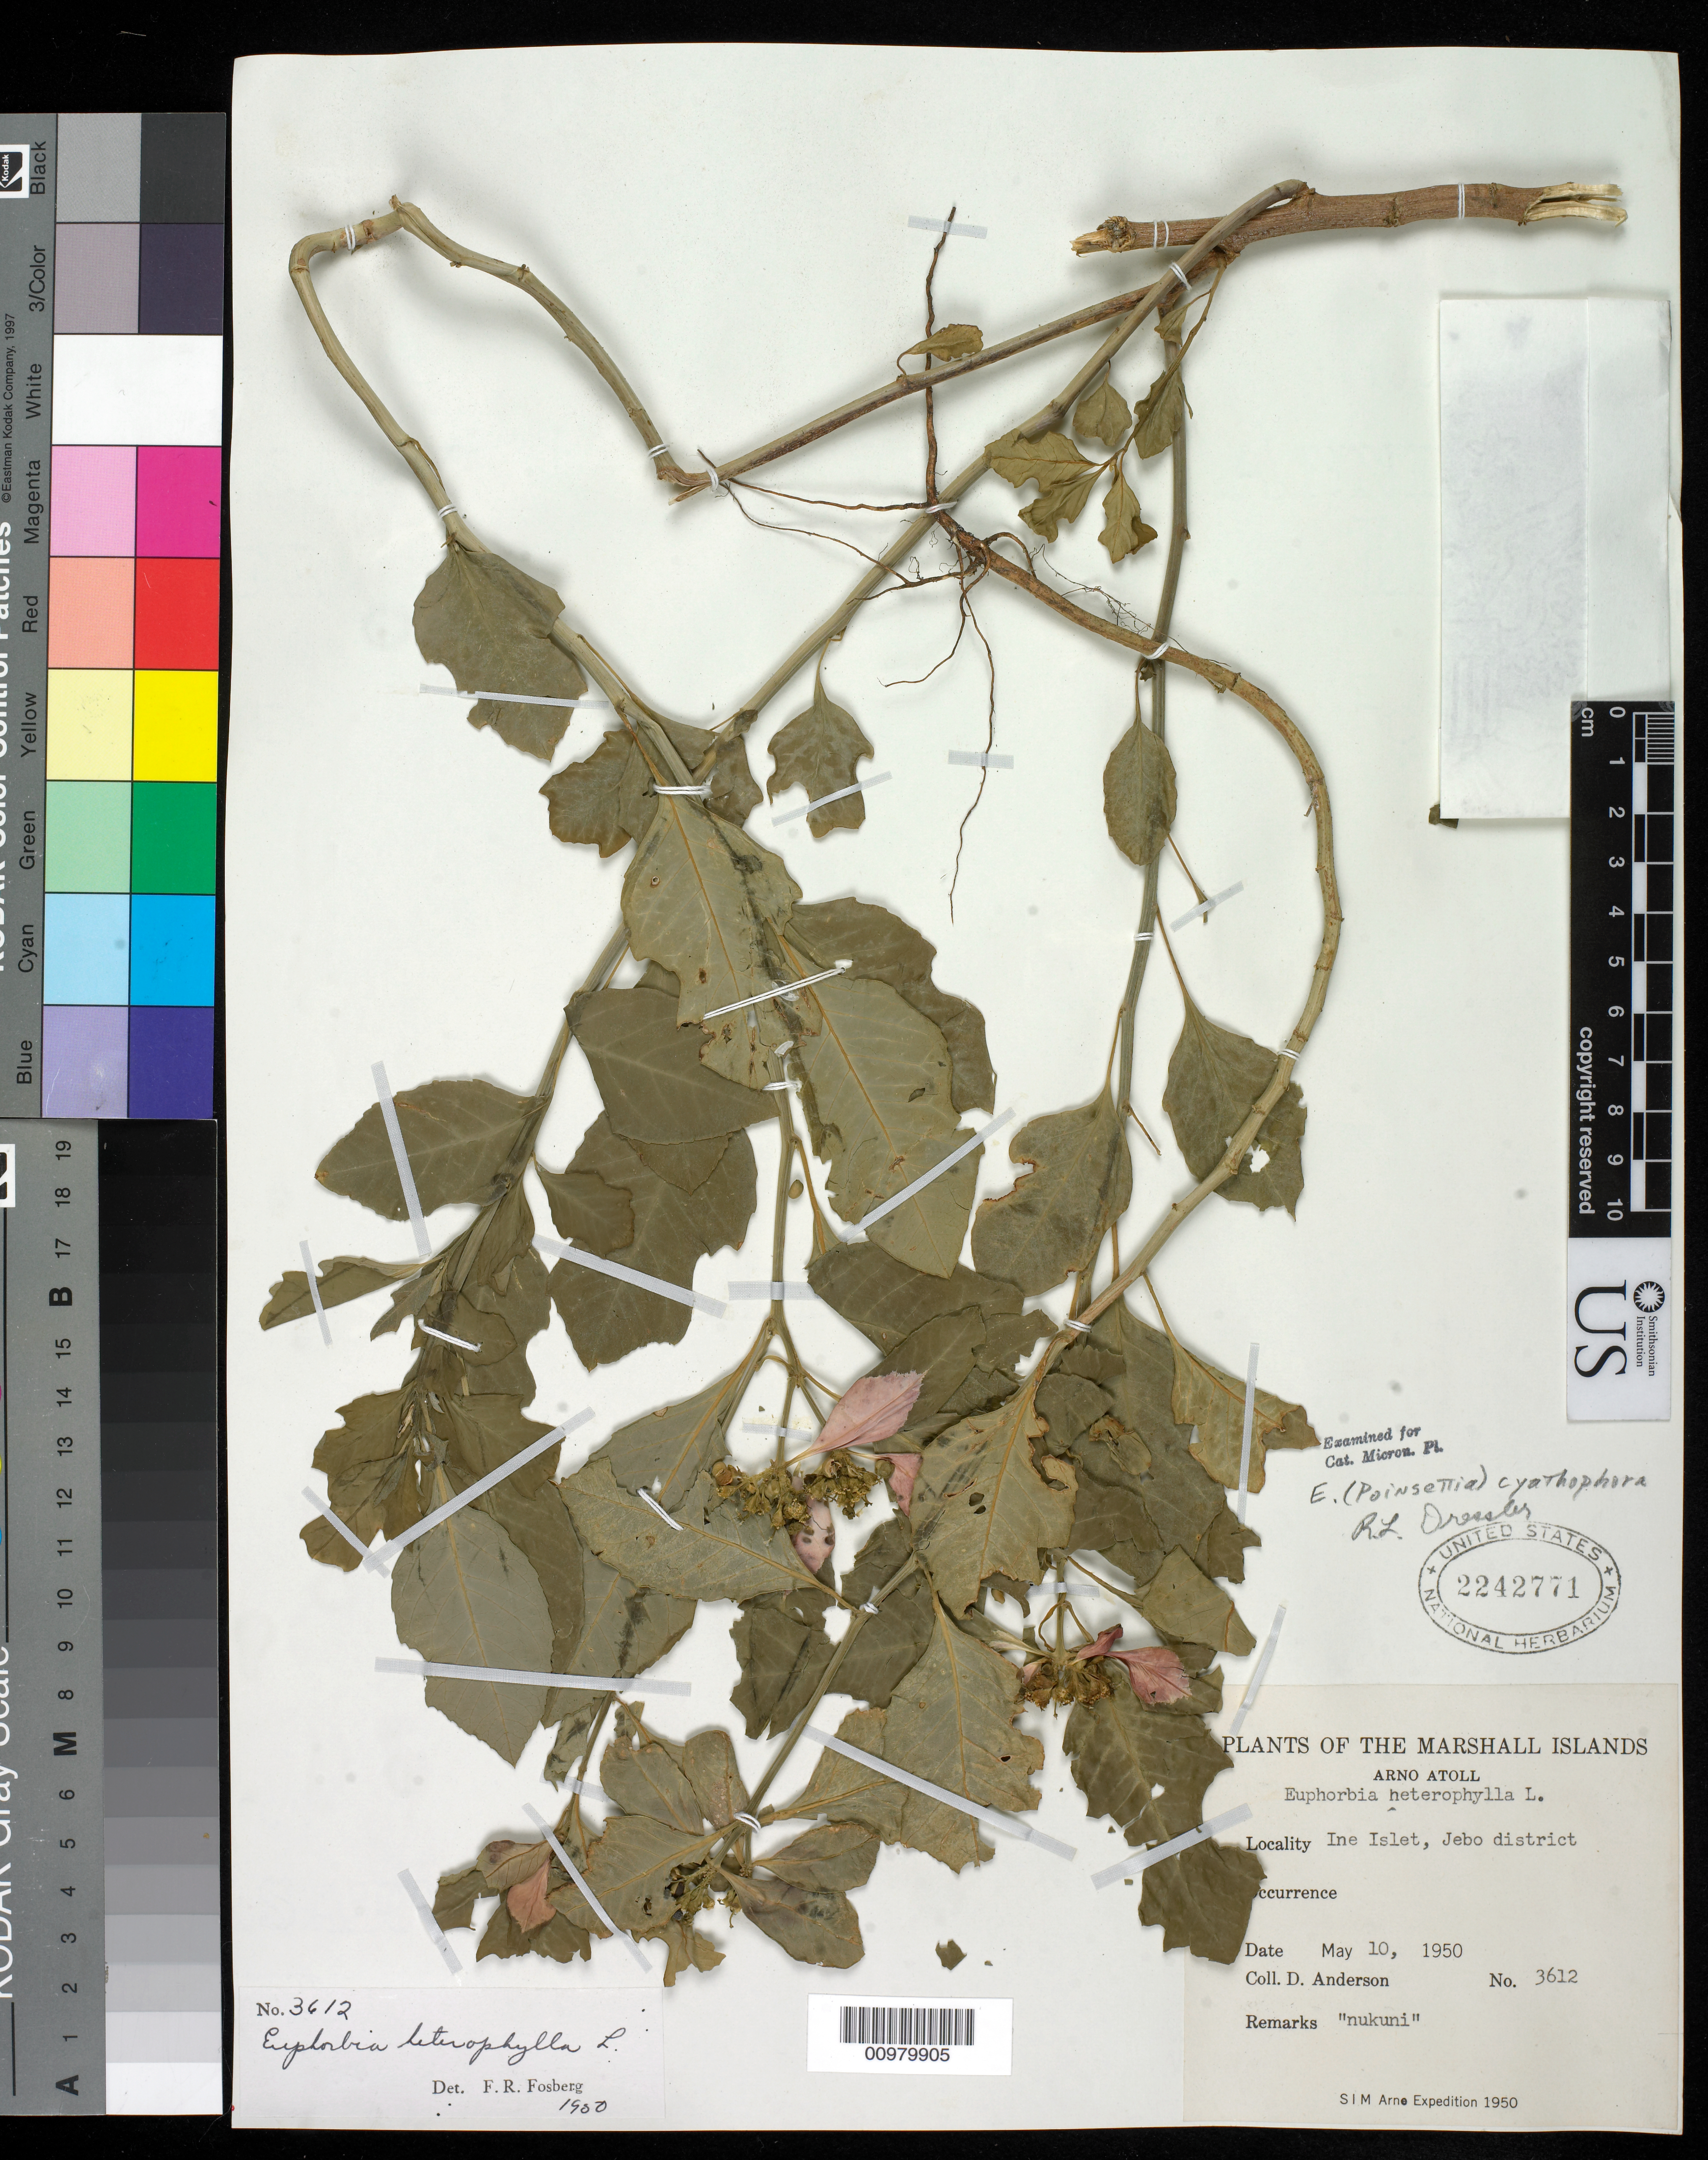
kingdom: Plantae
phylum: Tracheophyta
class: Magnoliopsida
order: Malpighiales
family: Euphorbiaceae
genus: Euphorbia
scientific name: Euphorbia heterophylla var. cyathophora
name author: (Murr.) Griseb.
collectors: D. Anderson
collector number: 3612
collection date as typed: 10 May 1950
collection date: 1950-05-10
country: Marshall Islands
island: Arno Atoll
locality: Ine Islet, Jebo District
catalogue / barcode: US 2242771